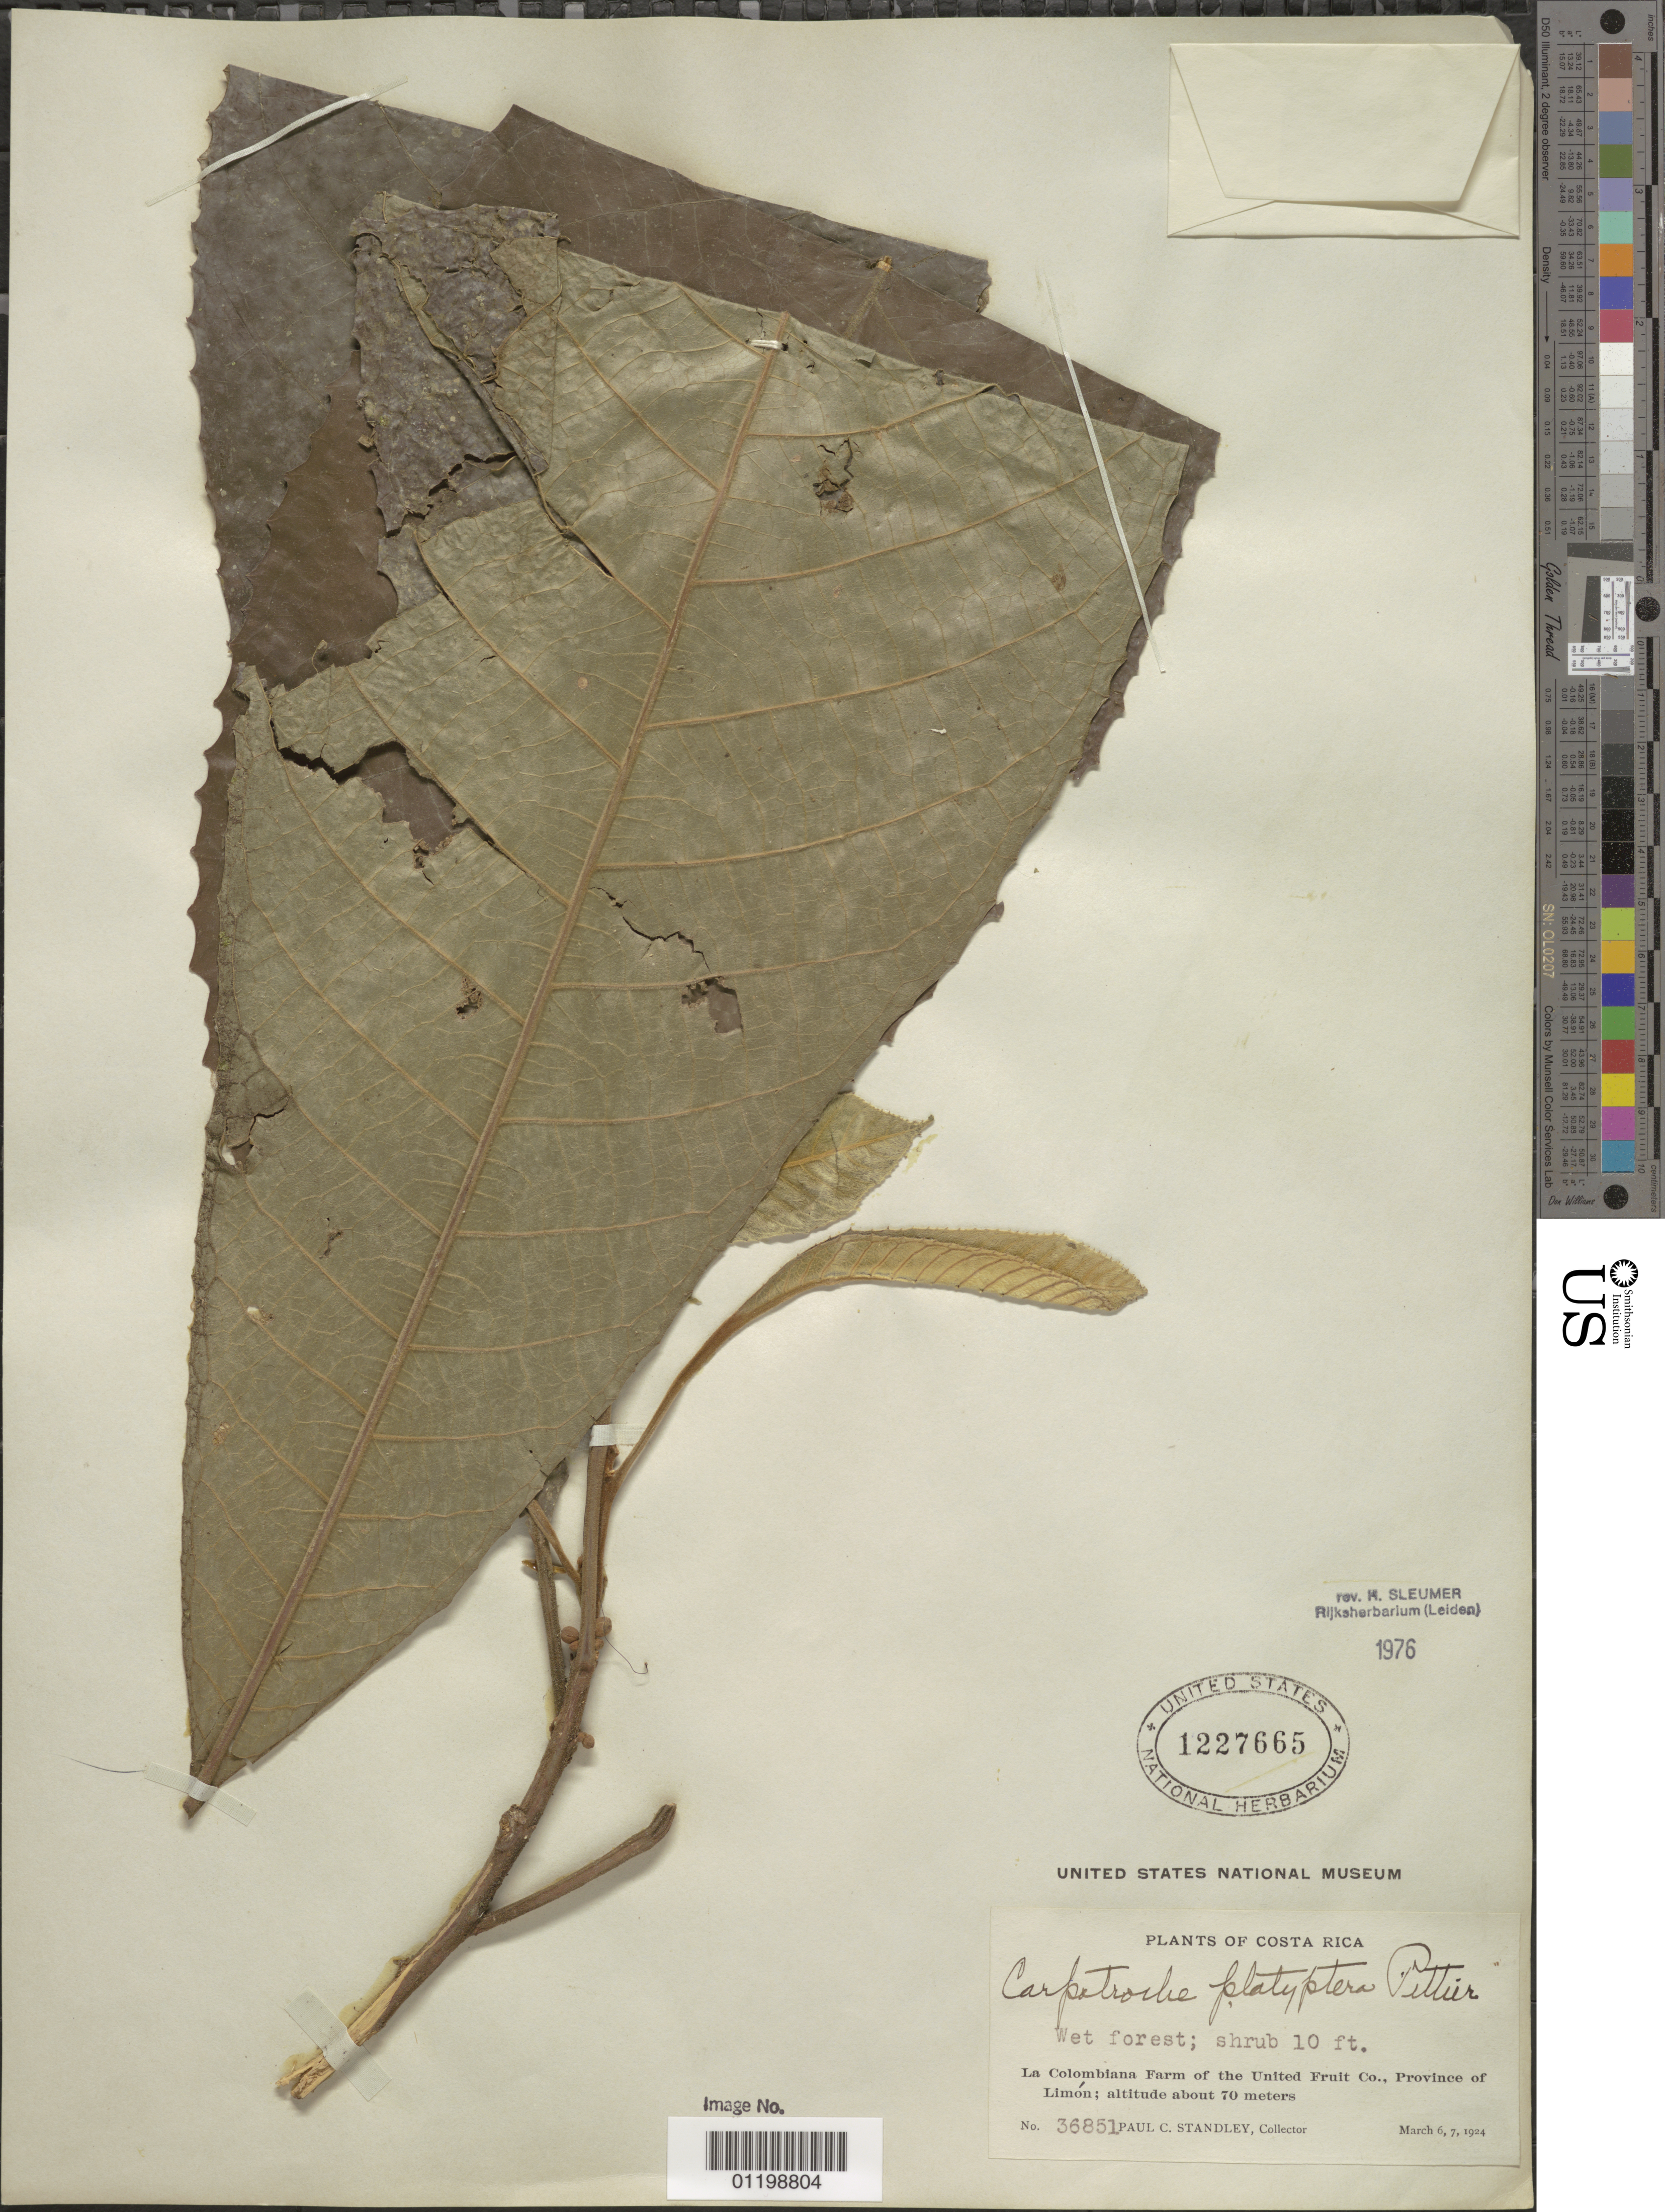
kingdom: Plantae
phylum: Tracheophyta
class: Magnoliopsida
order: Malpighiales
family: Achariaceae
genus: Carpotroche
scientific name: Carpotroche platyptera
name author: Pittier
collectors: P. C. Standley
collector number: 36851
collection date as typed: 06 Mar 1924 to 07 Mar 1924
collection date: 1924-03-06/1924-03-07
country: Costa Rica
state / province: Limón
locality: La Colombiana Farm of the United Fruit Co.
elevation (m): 70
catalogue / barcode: US 1227665